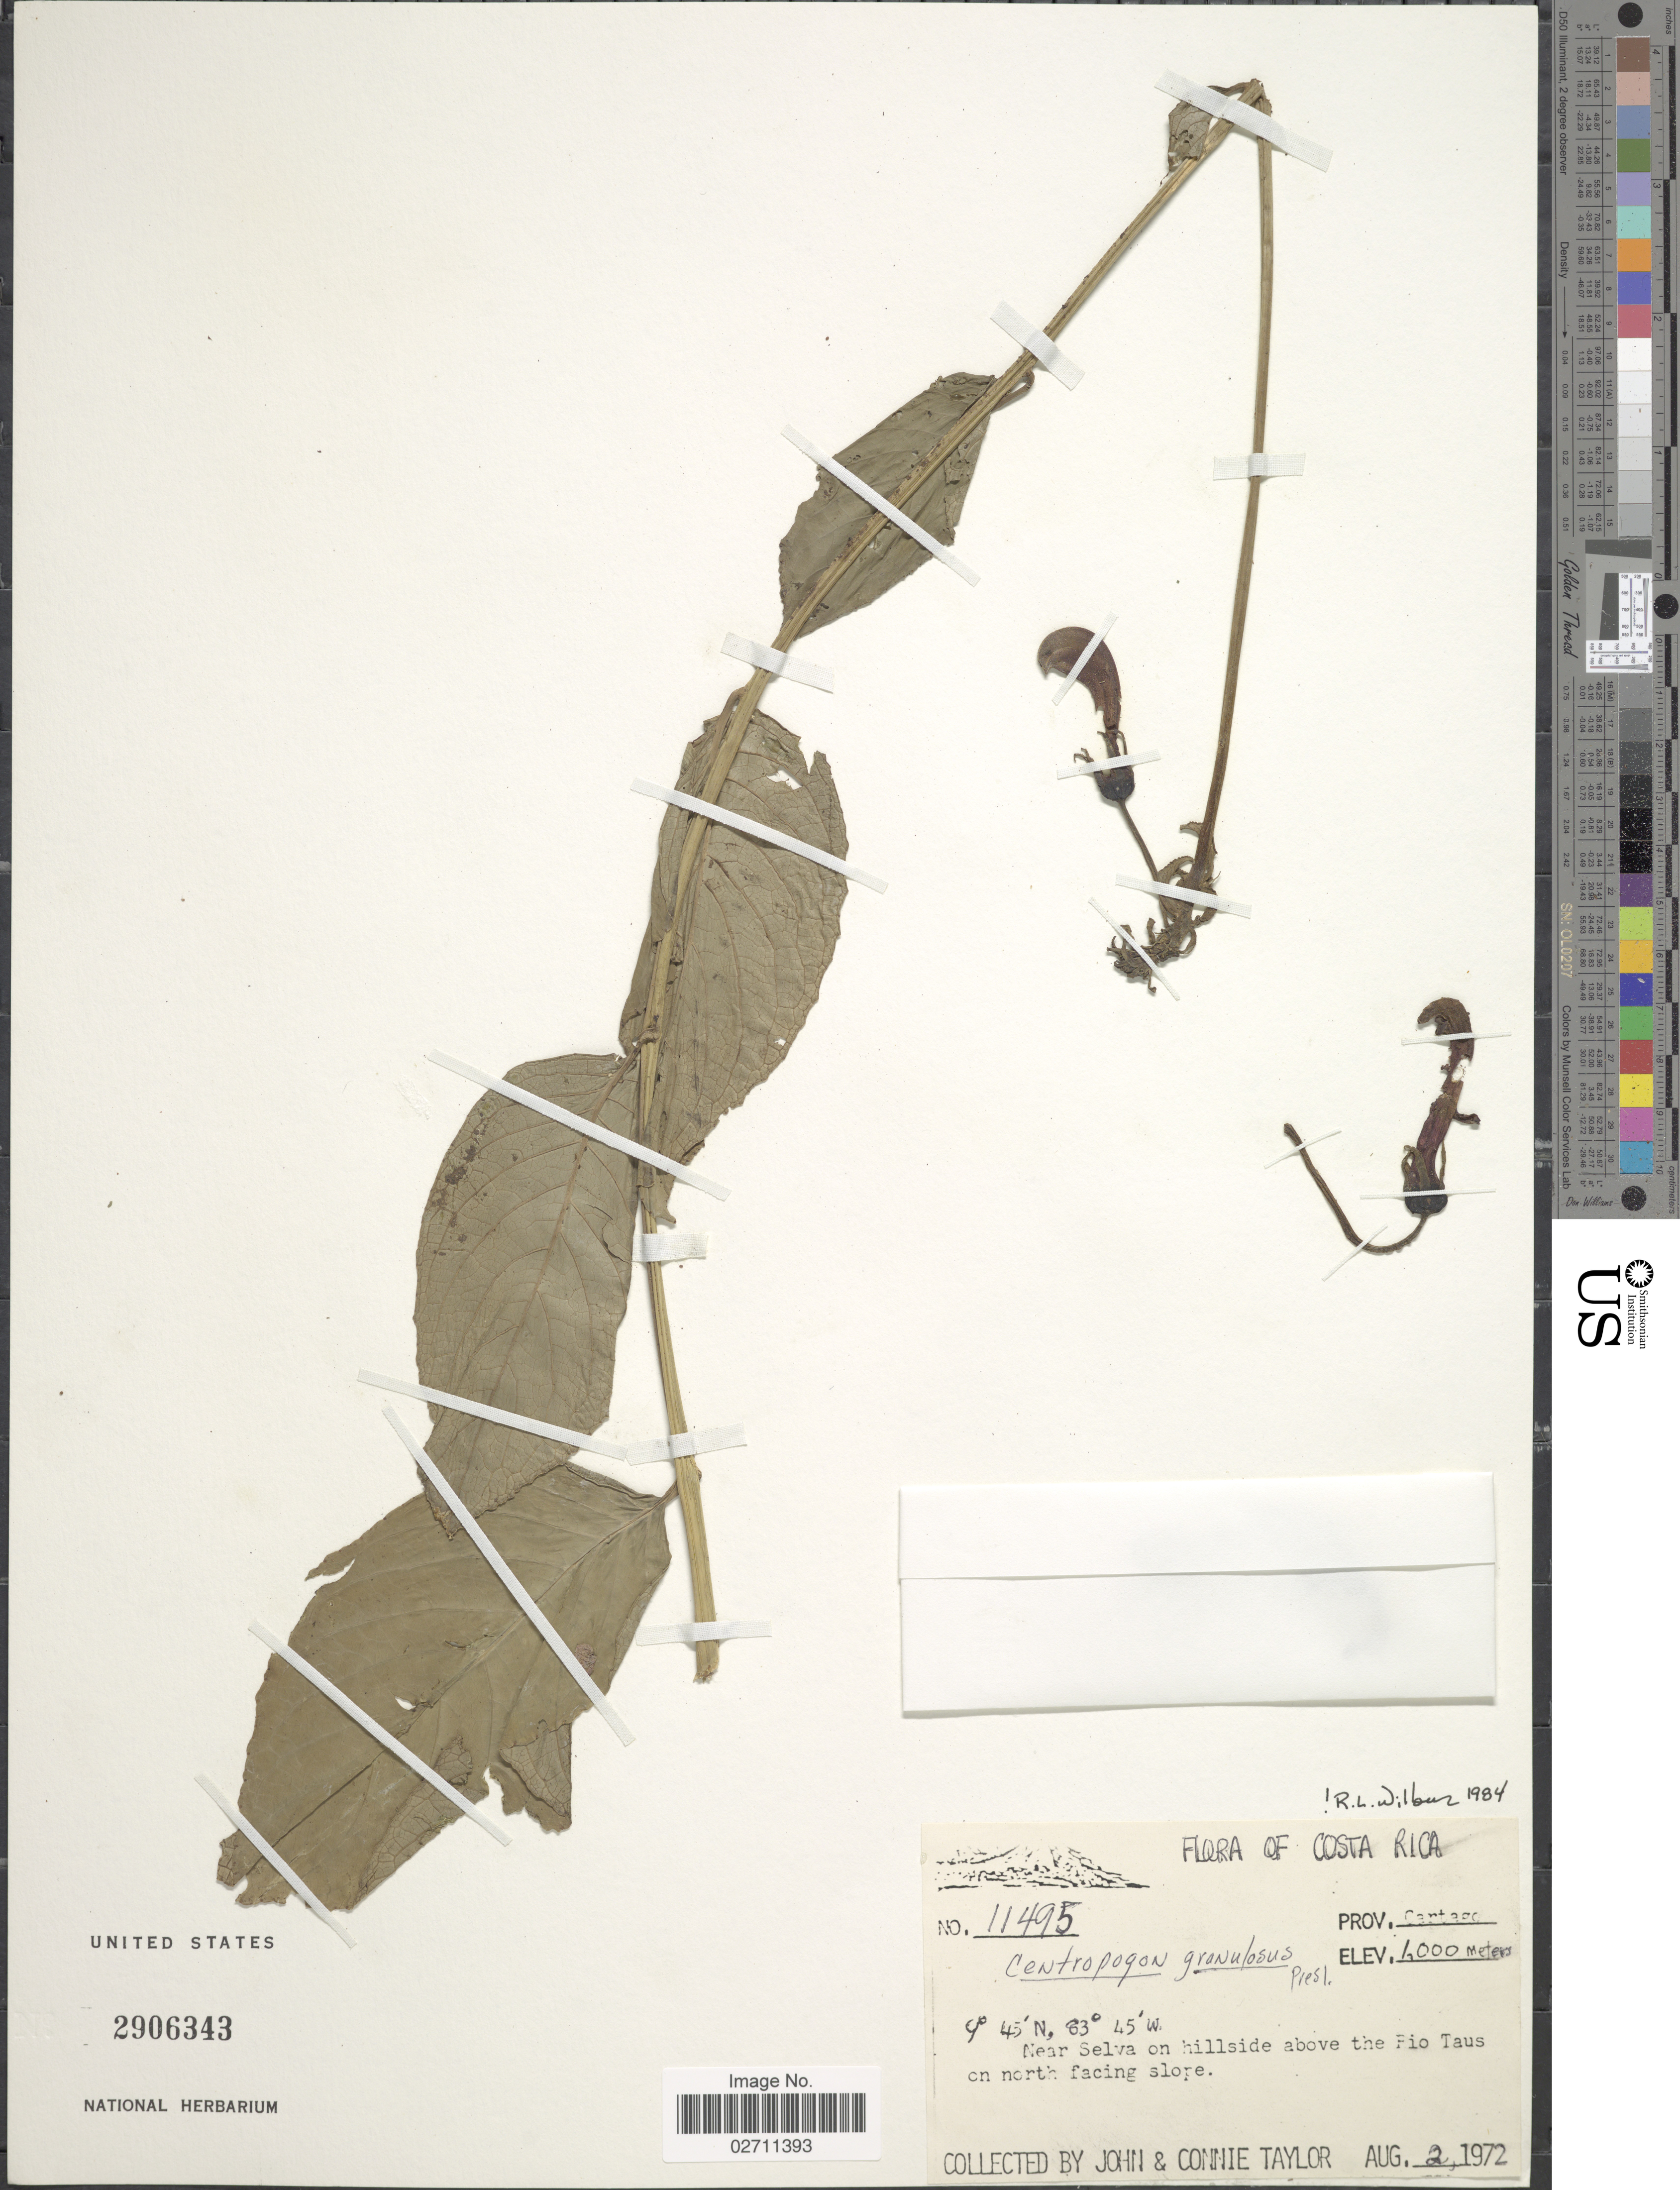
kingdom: Plantae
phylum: Tracheophyta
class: Magnoliopsida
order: Asterales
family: Campanulaceae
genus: Centropogon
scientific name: Centropogon granulosus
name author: C. Presl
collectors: J. Taylor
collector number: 11495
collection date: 1972-08-02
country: Costa Rica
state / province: Cartago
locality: Near Selva on hillside above he Rio Taus on north facing slope.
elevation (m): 4000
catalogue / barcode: US 2906343